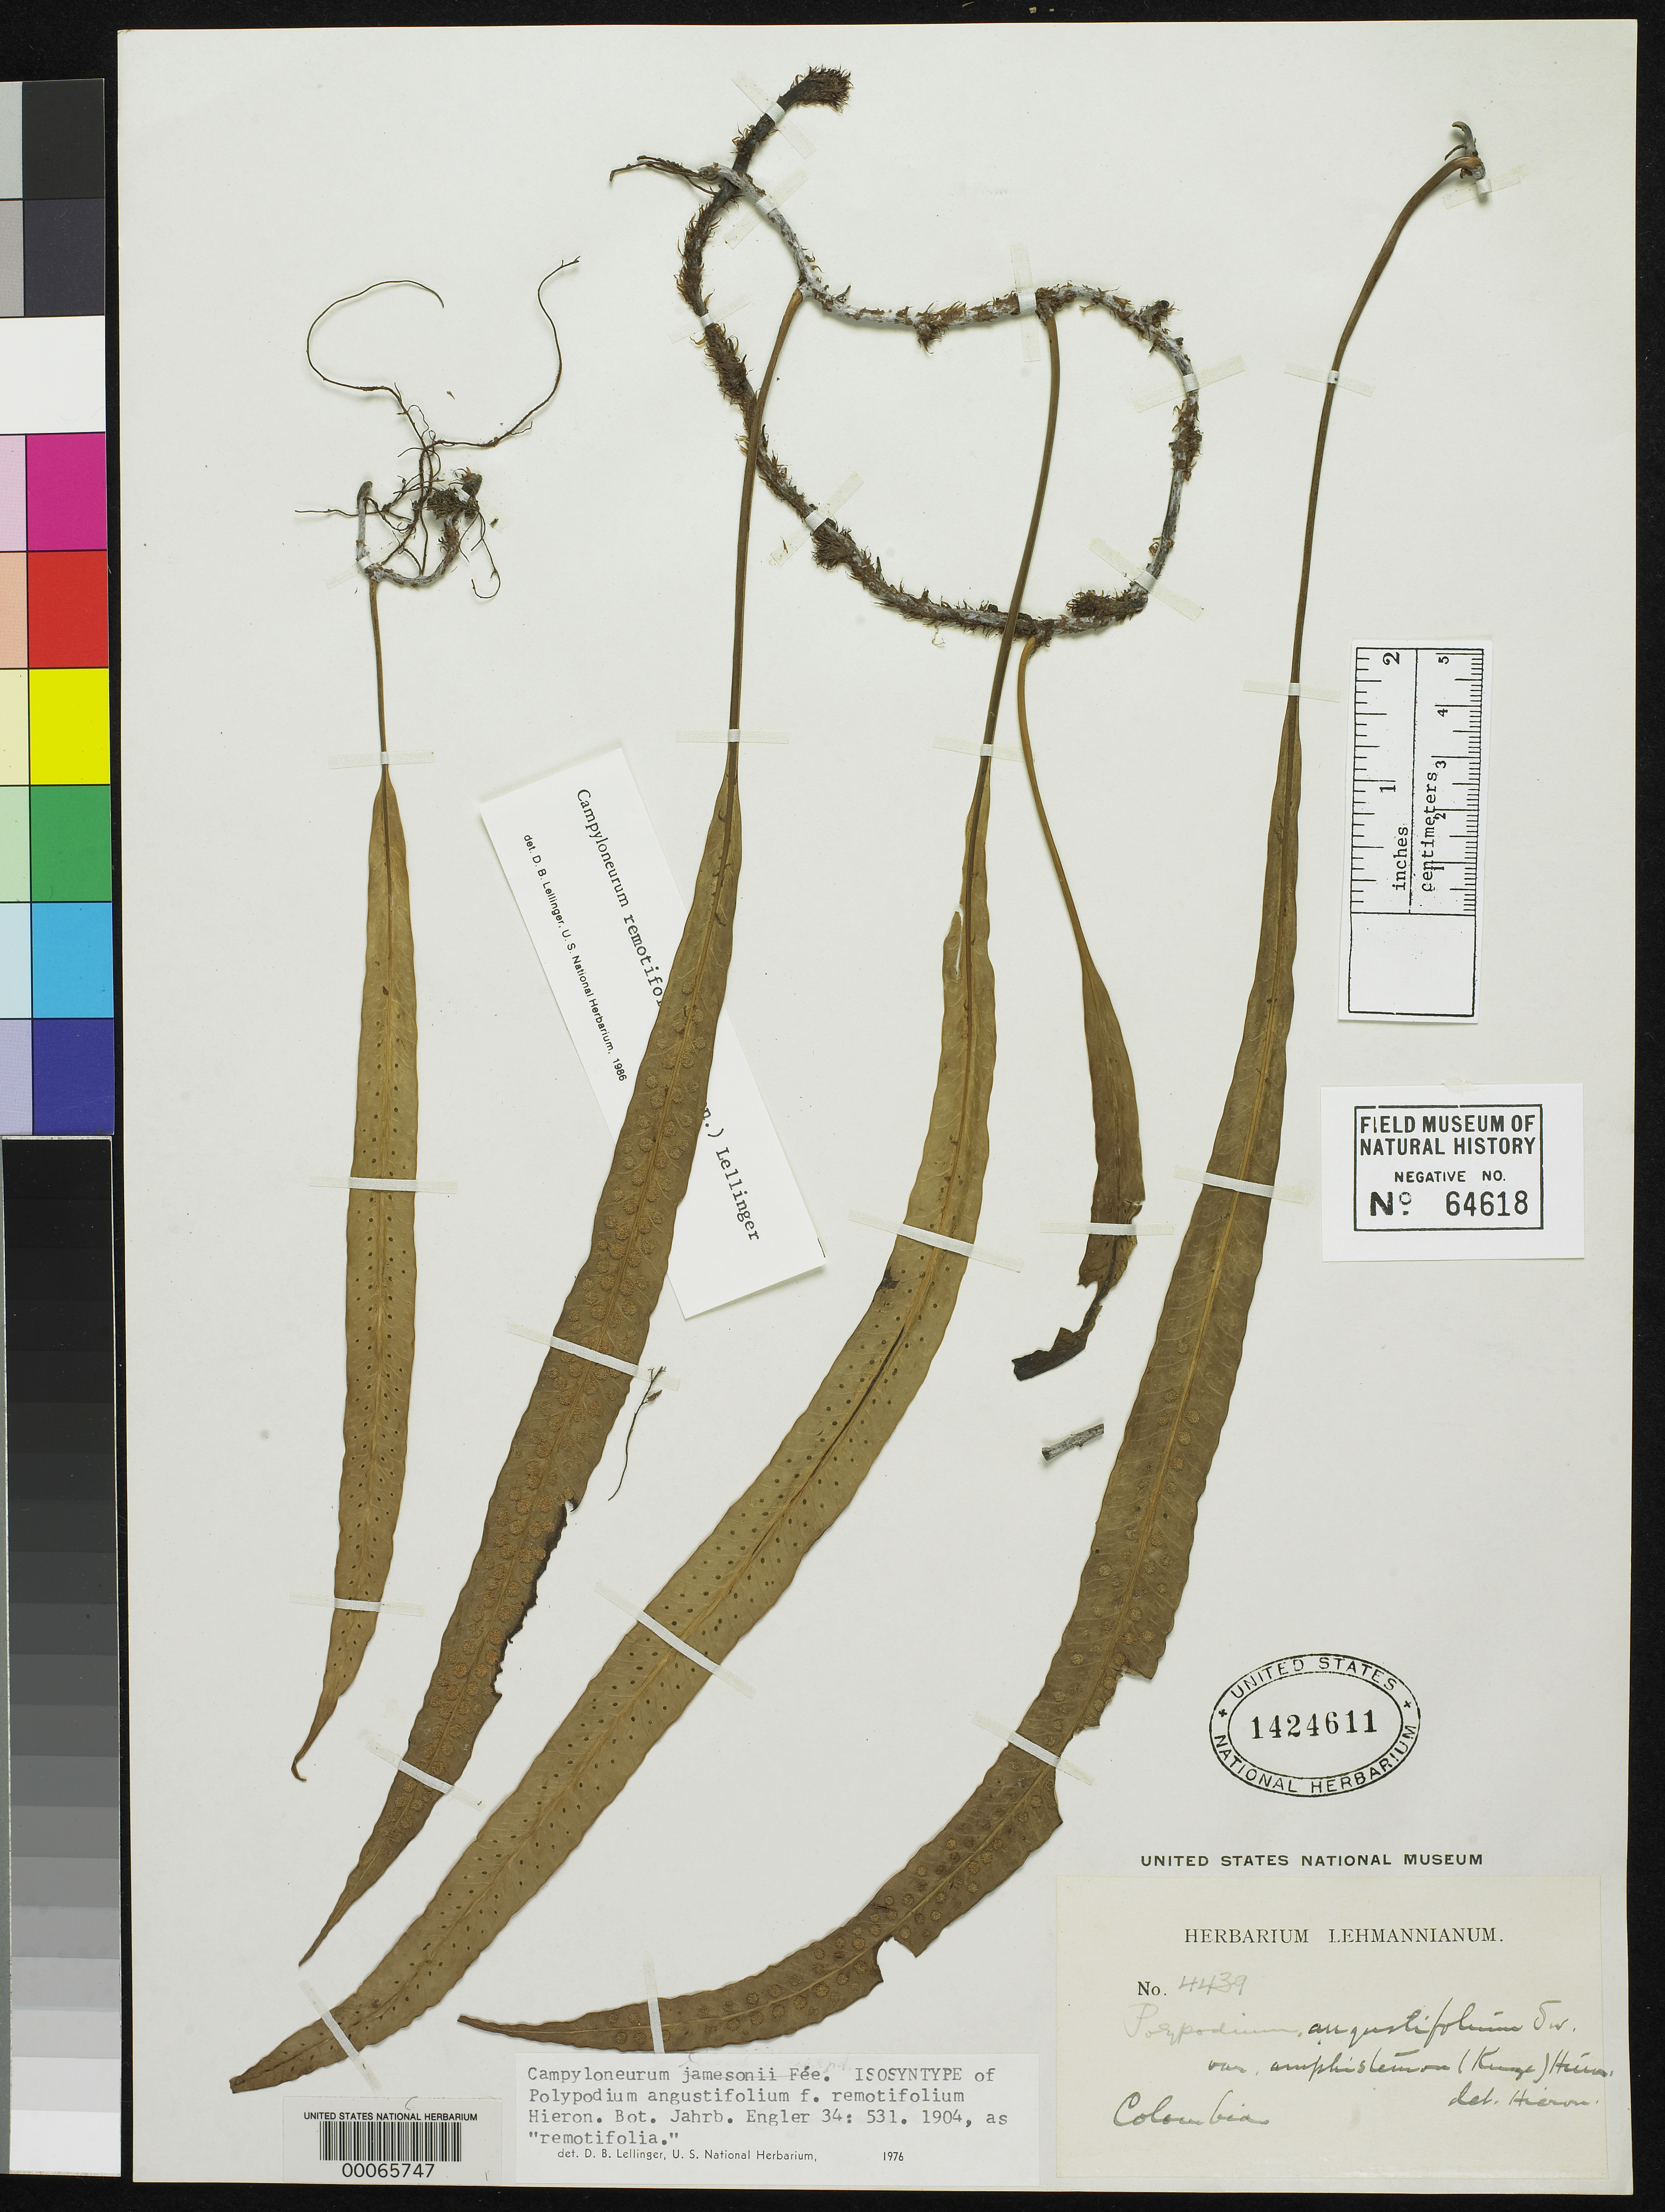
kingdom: Plantae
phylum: Tracheophyta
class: Polypodiopsida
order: Polypodiales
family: Polypodiaceae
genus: Polypodium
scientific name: Polypodium angustifolium f. remotifolia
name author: Hieron.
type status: Isosyntype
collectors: F. C. Lehmann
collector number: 4439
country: Colombia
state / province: Cauca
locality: Cordillera de Popayan, Paramo de La Delicias.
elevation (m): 3200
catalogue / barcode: US 1424611